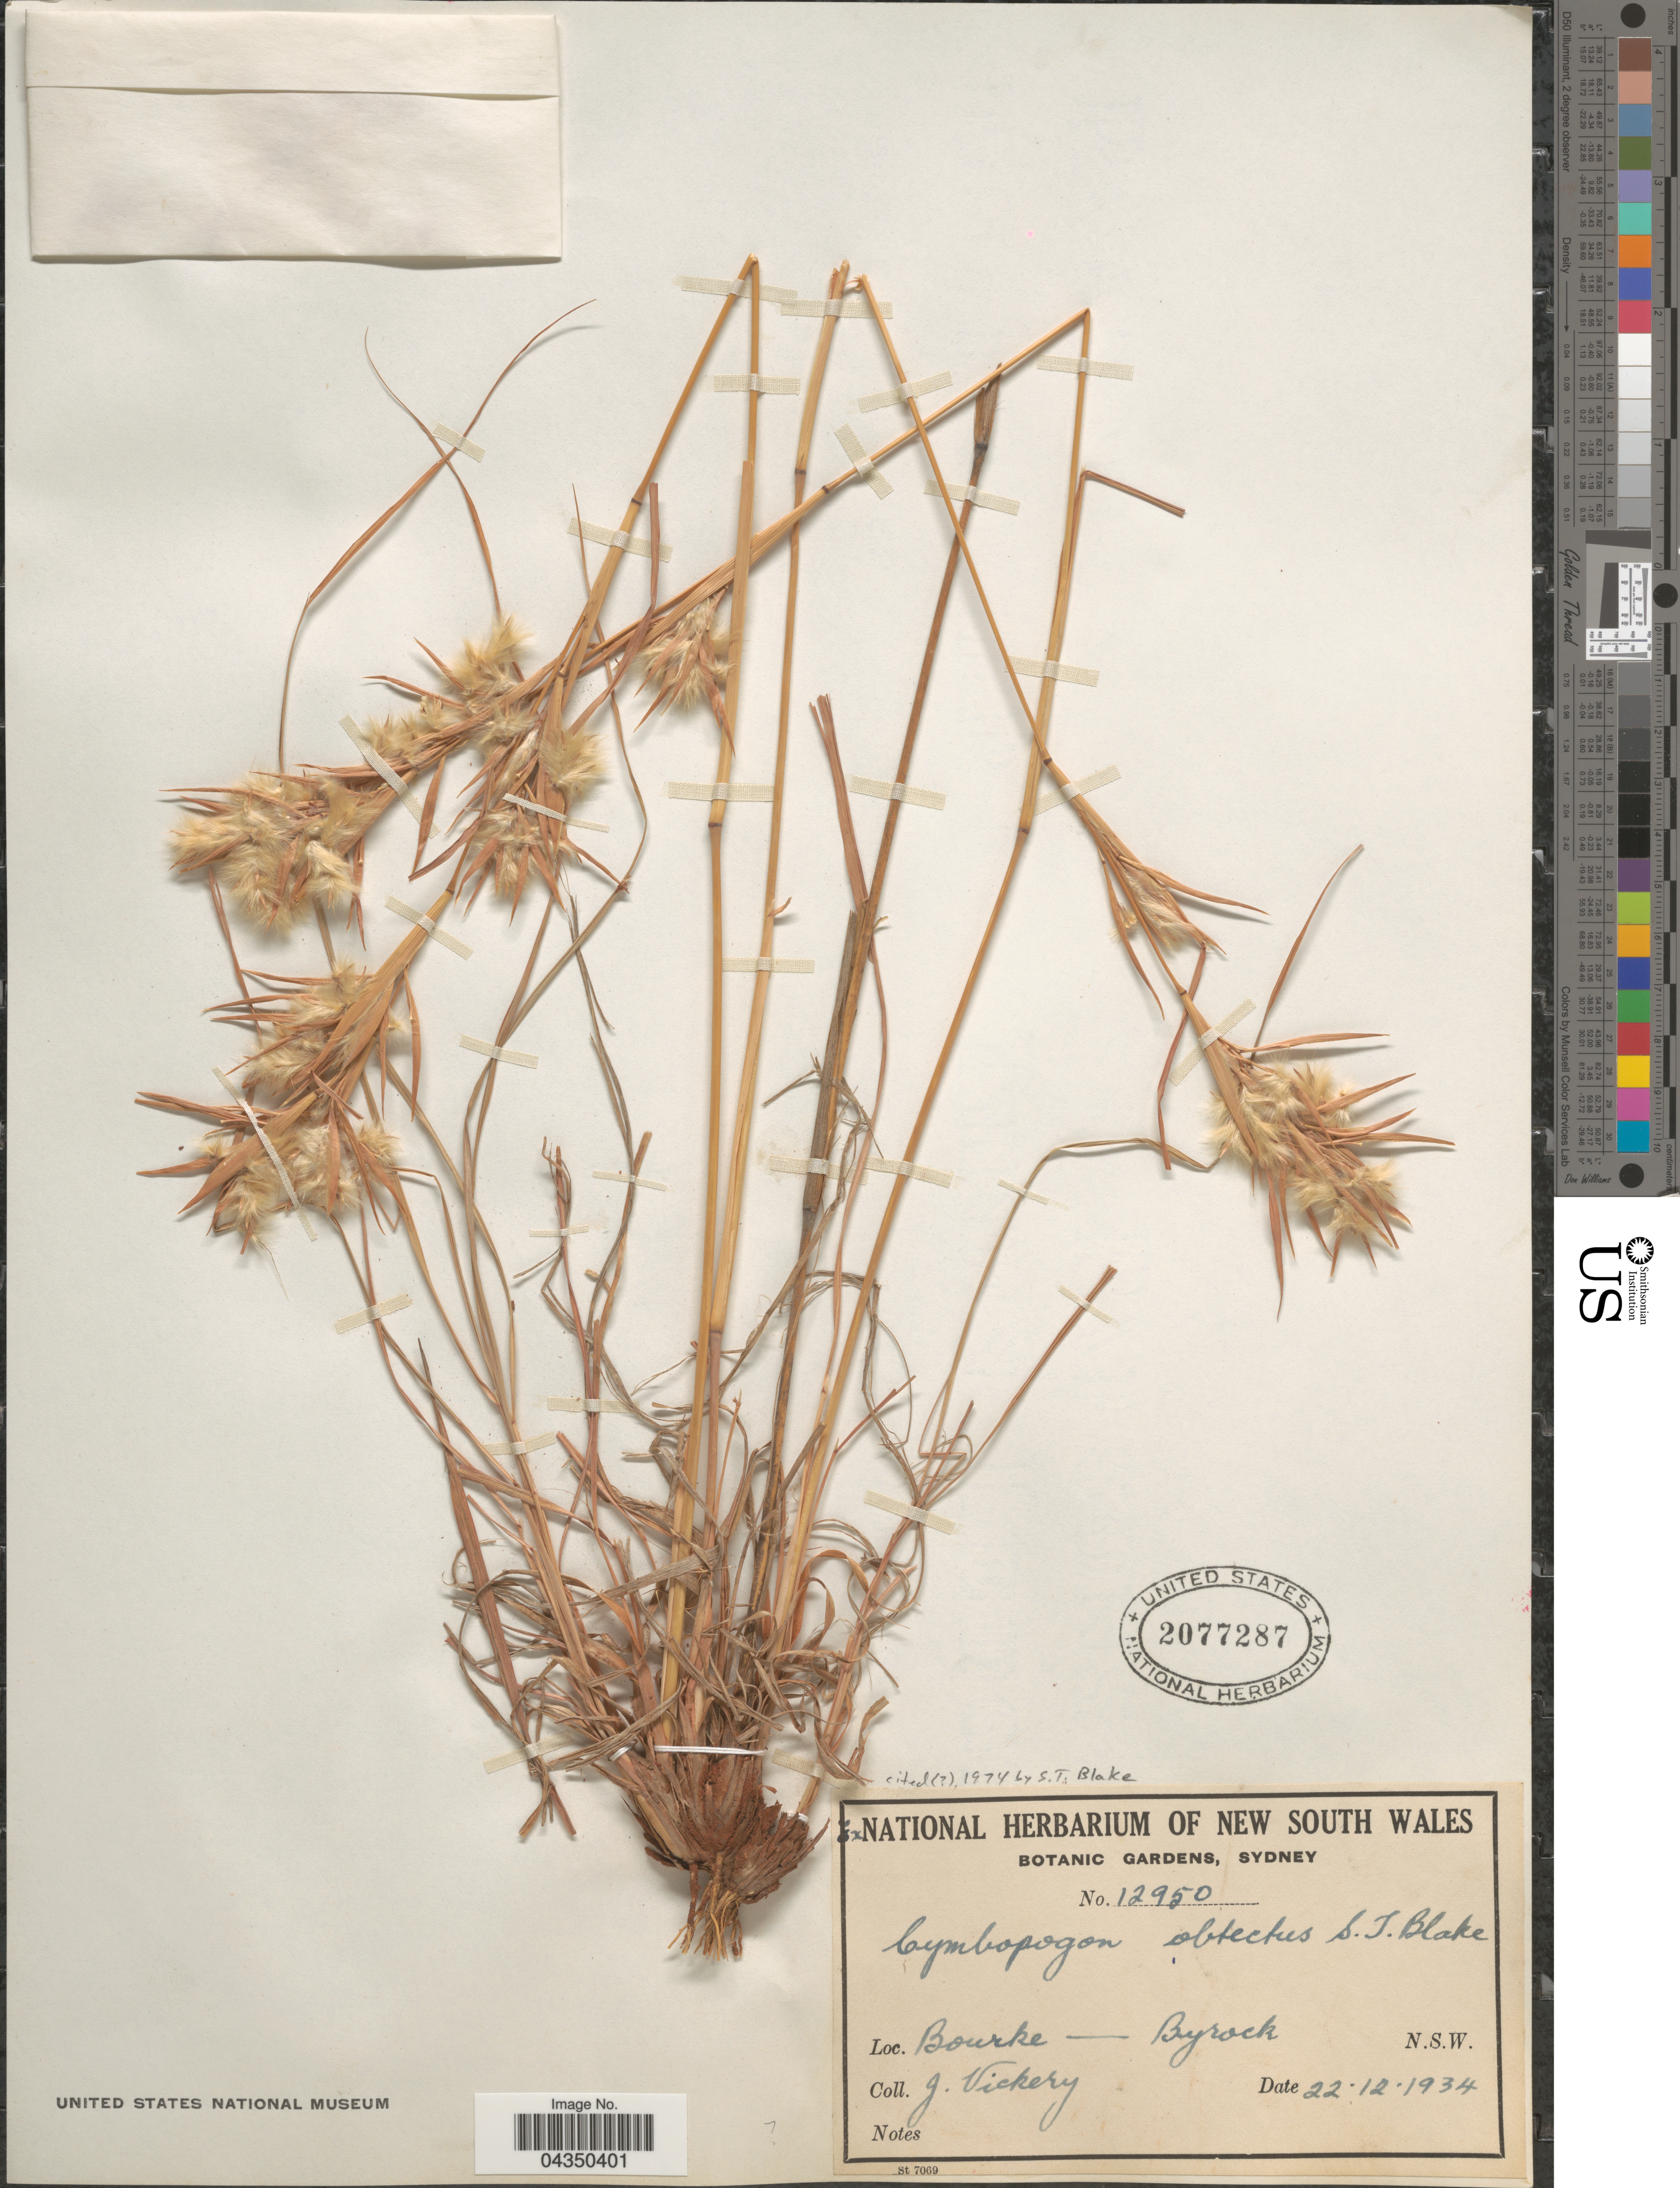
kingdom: Plantae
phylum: Tracheophyta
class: Liliopsida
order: Poales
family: Poaceae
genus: Cymbopogon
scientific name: Cymbopogon obtectus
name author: S.T. Blake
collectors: J. Vickery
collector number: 12950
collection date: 1934-12-22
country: Australia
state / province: New South Wales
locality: Bourke - Byrock.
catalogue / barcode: US 2077287